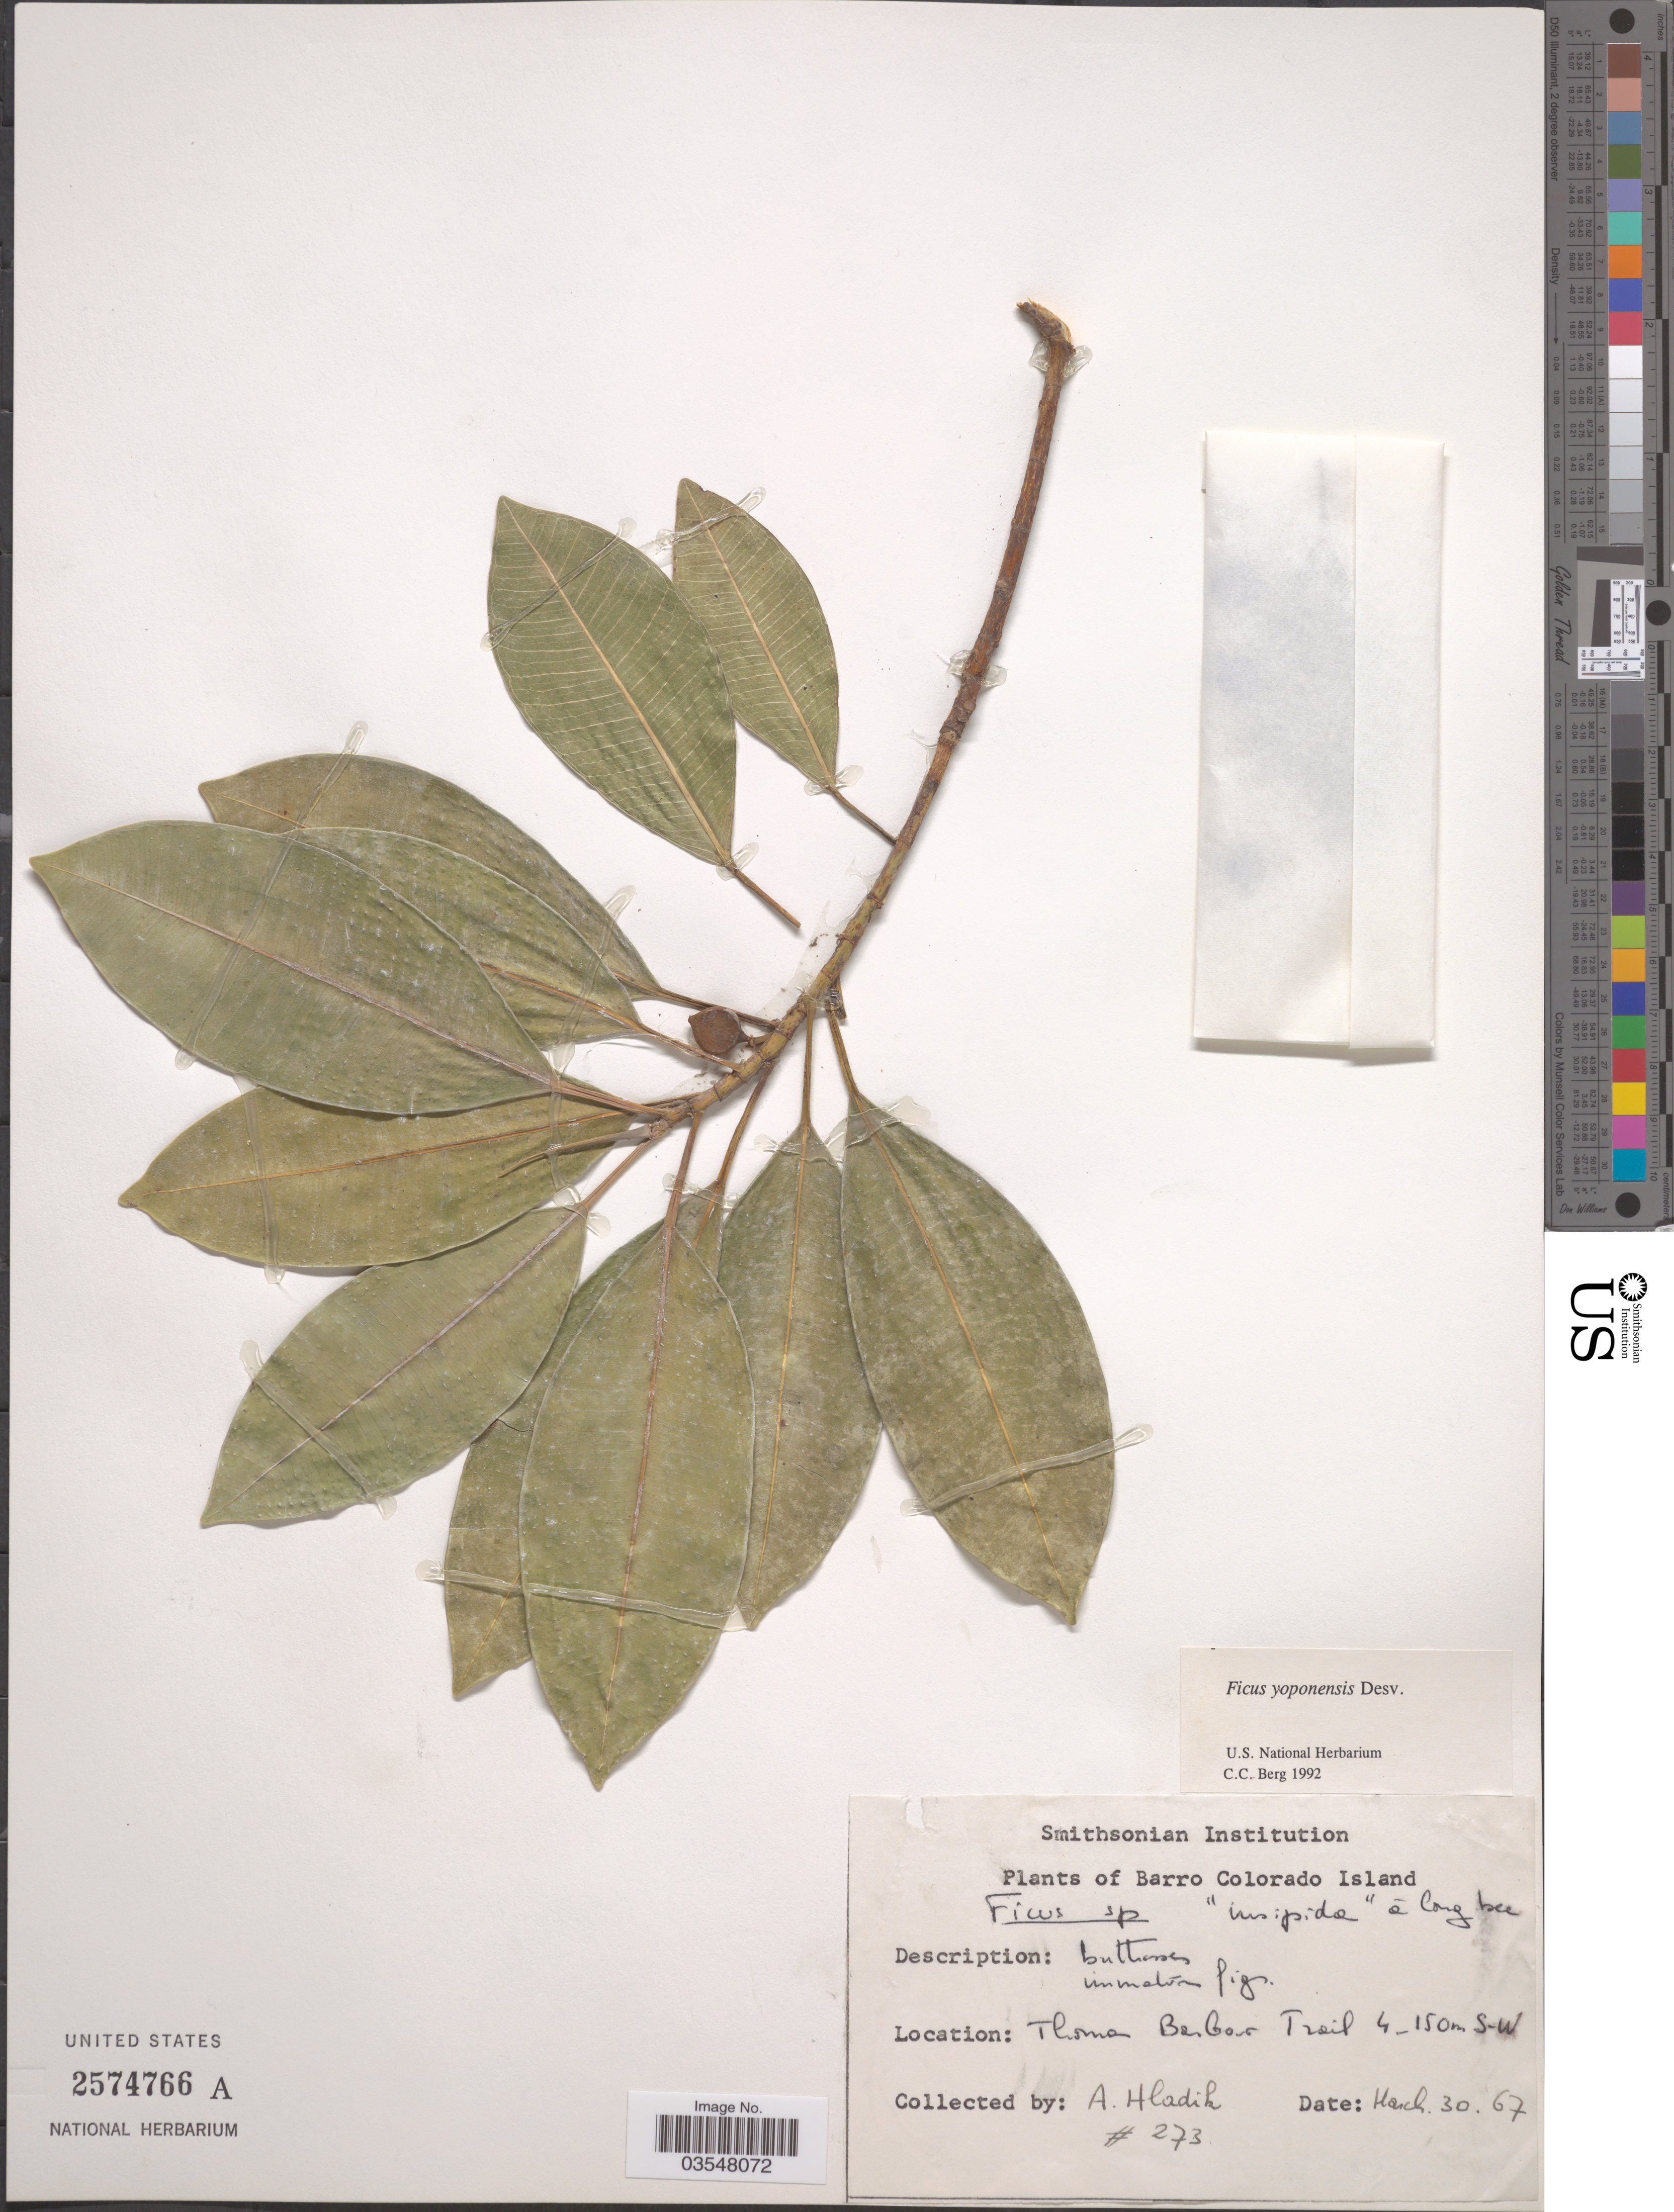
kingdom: Plantae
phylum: Tracheophyta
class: Magnoliopsida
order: Rosales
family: Moraceae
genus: Ficus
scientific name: Ficus yoponensis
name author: Desv.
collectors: A. Hladik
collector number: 273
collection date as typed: Transcribed d/m/y: 30/3/67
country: Panama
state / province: Panamá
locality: Barro Colorado Island. Thomas Barbour Trail 4. S-W.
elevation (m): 4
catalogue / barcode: US 2574766A